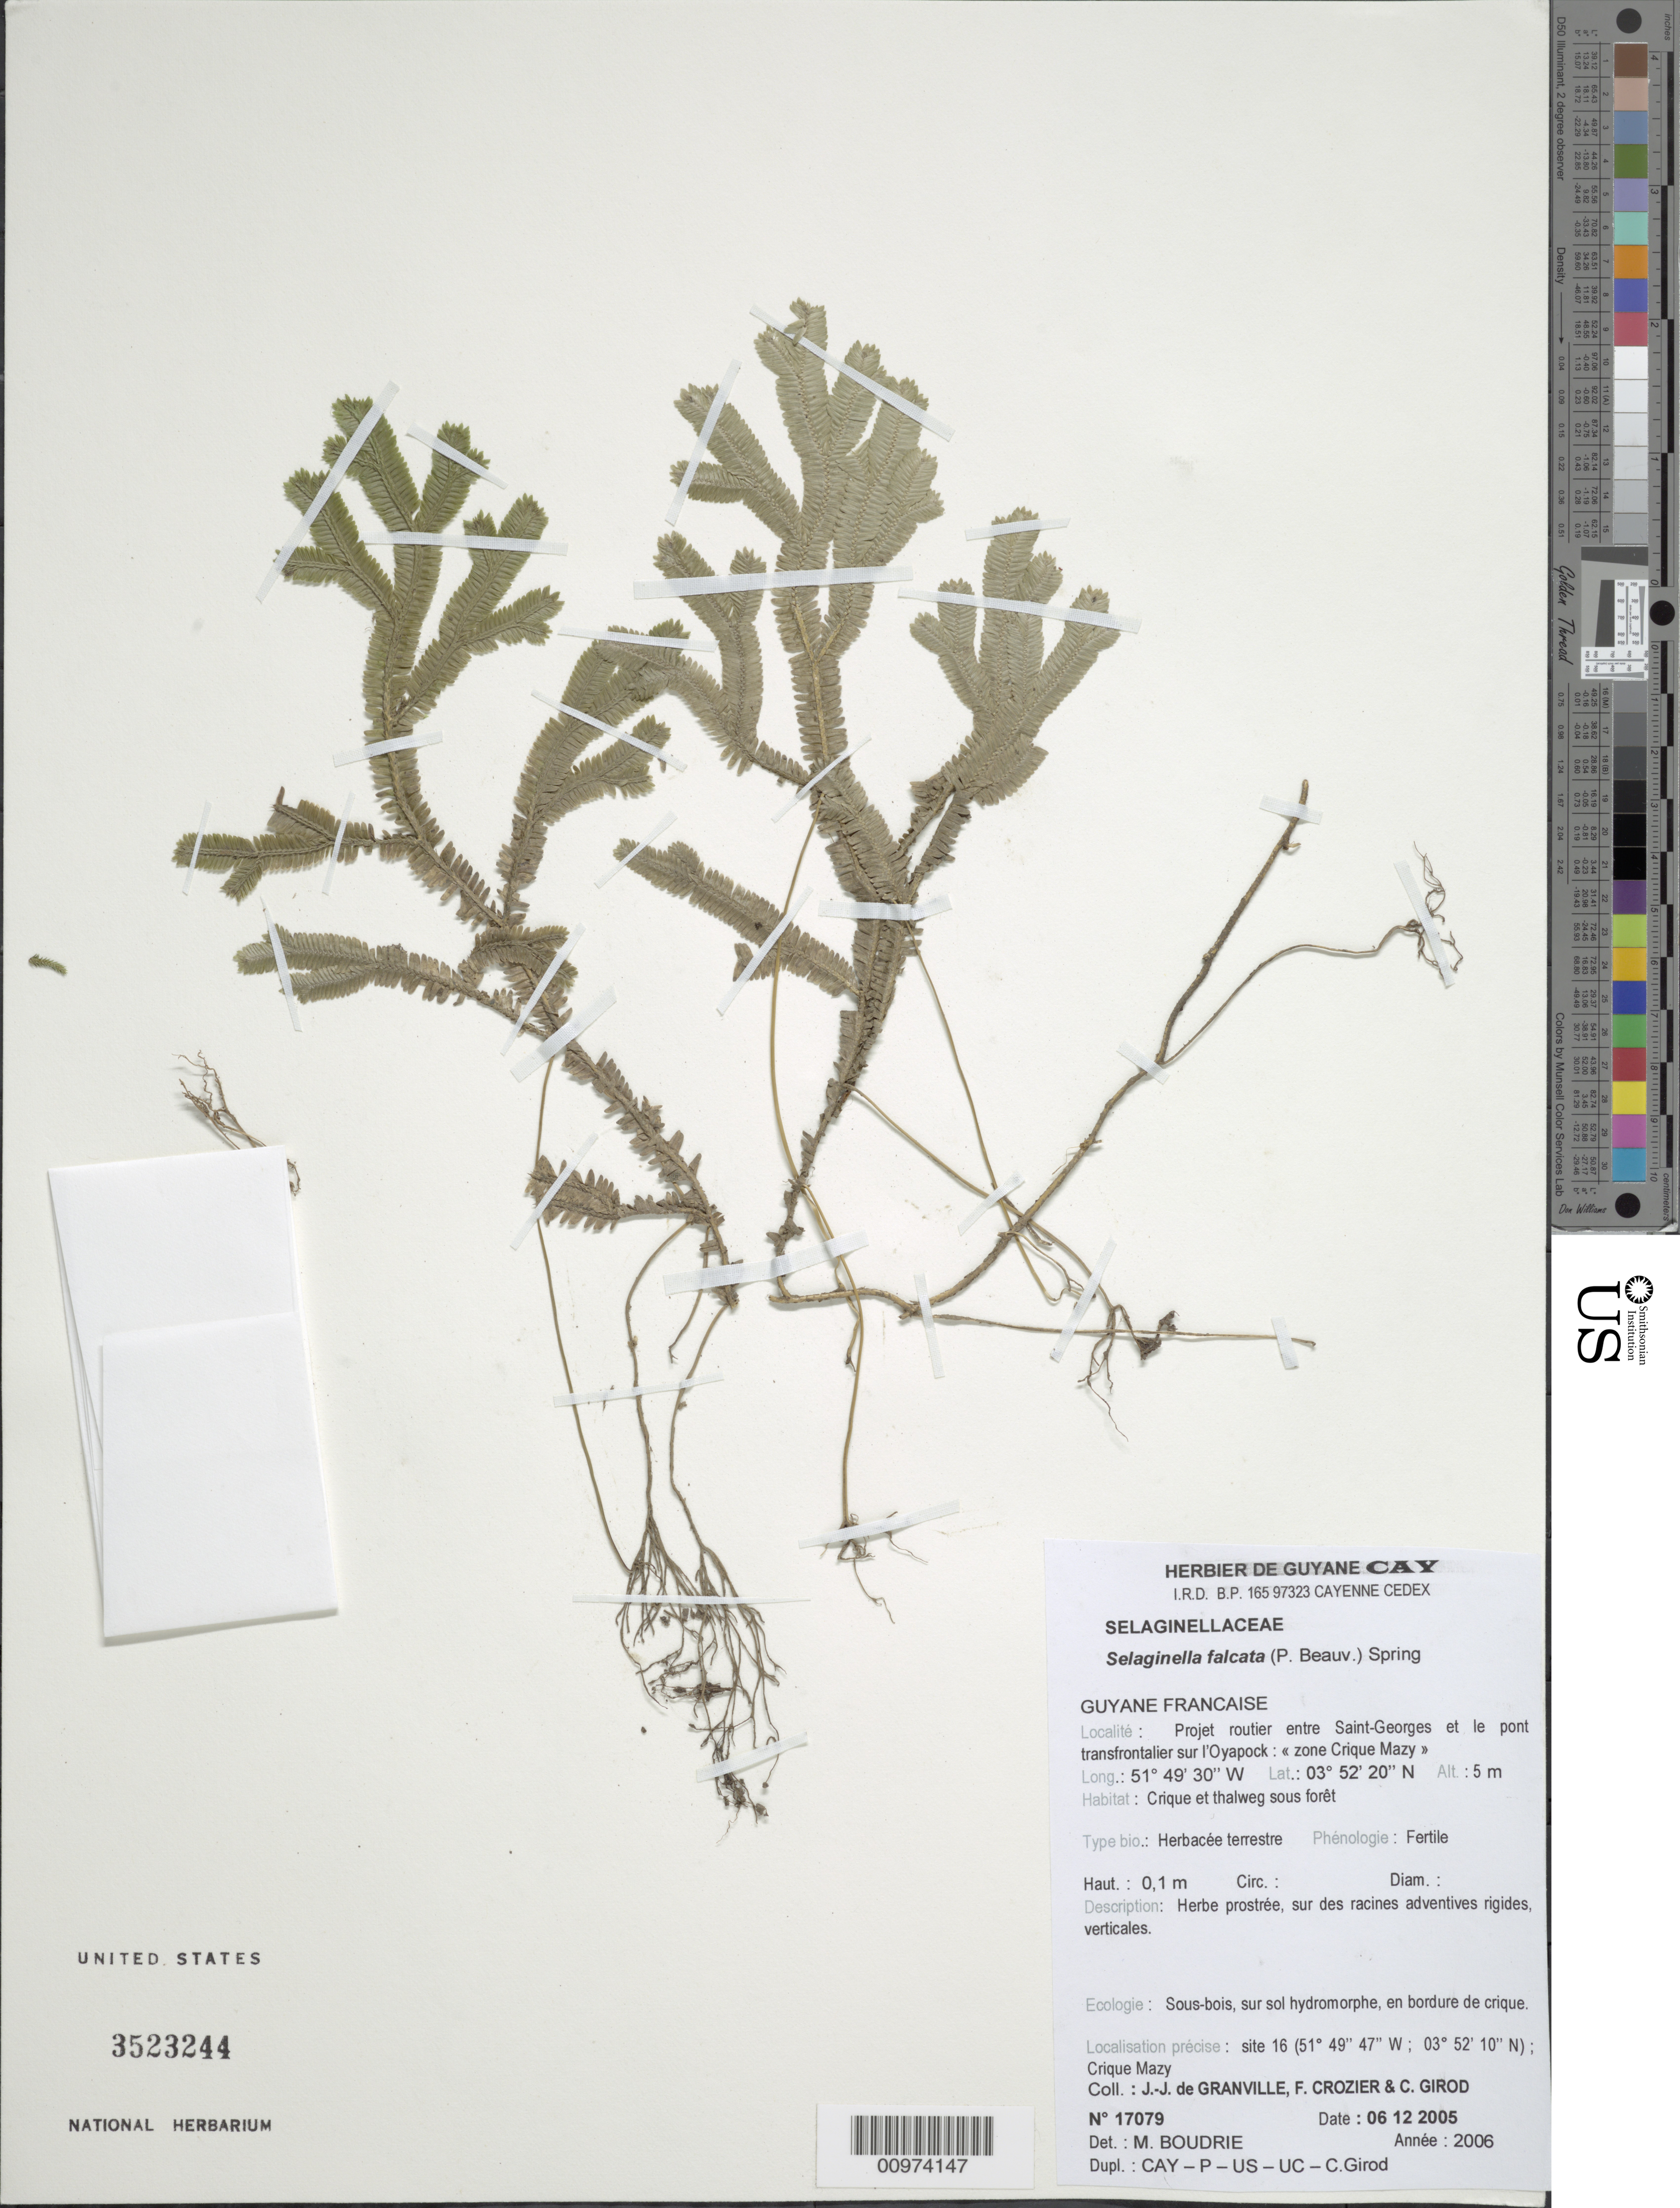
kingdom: Plantae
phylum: Tracheophyta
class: Lycopodiopsida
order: Selaginellales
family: Selaginellaceae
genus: Selaginella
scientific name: Selaginella falcata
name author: (P. Beauv.) Spring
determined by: Boudrie, M.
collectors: J.-J. de Granville, F. Crozier & C. Girod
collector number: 17079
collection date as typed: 6-Dec-05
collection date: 2005-12-06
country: French Guiana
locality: Projet routier entre Saint Georges et le pont transfrontalier sur l'Oyapock, "zone Crique Mazy"; site 16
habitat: Crique et thalweg sous foret; sous-bois, sur sol hydromorphe, en bordure de crique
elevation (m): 5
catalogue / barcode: US 3523244